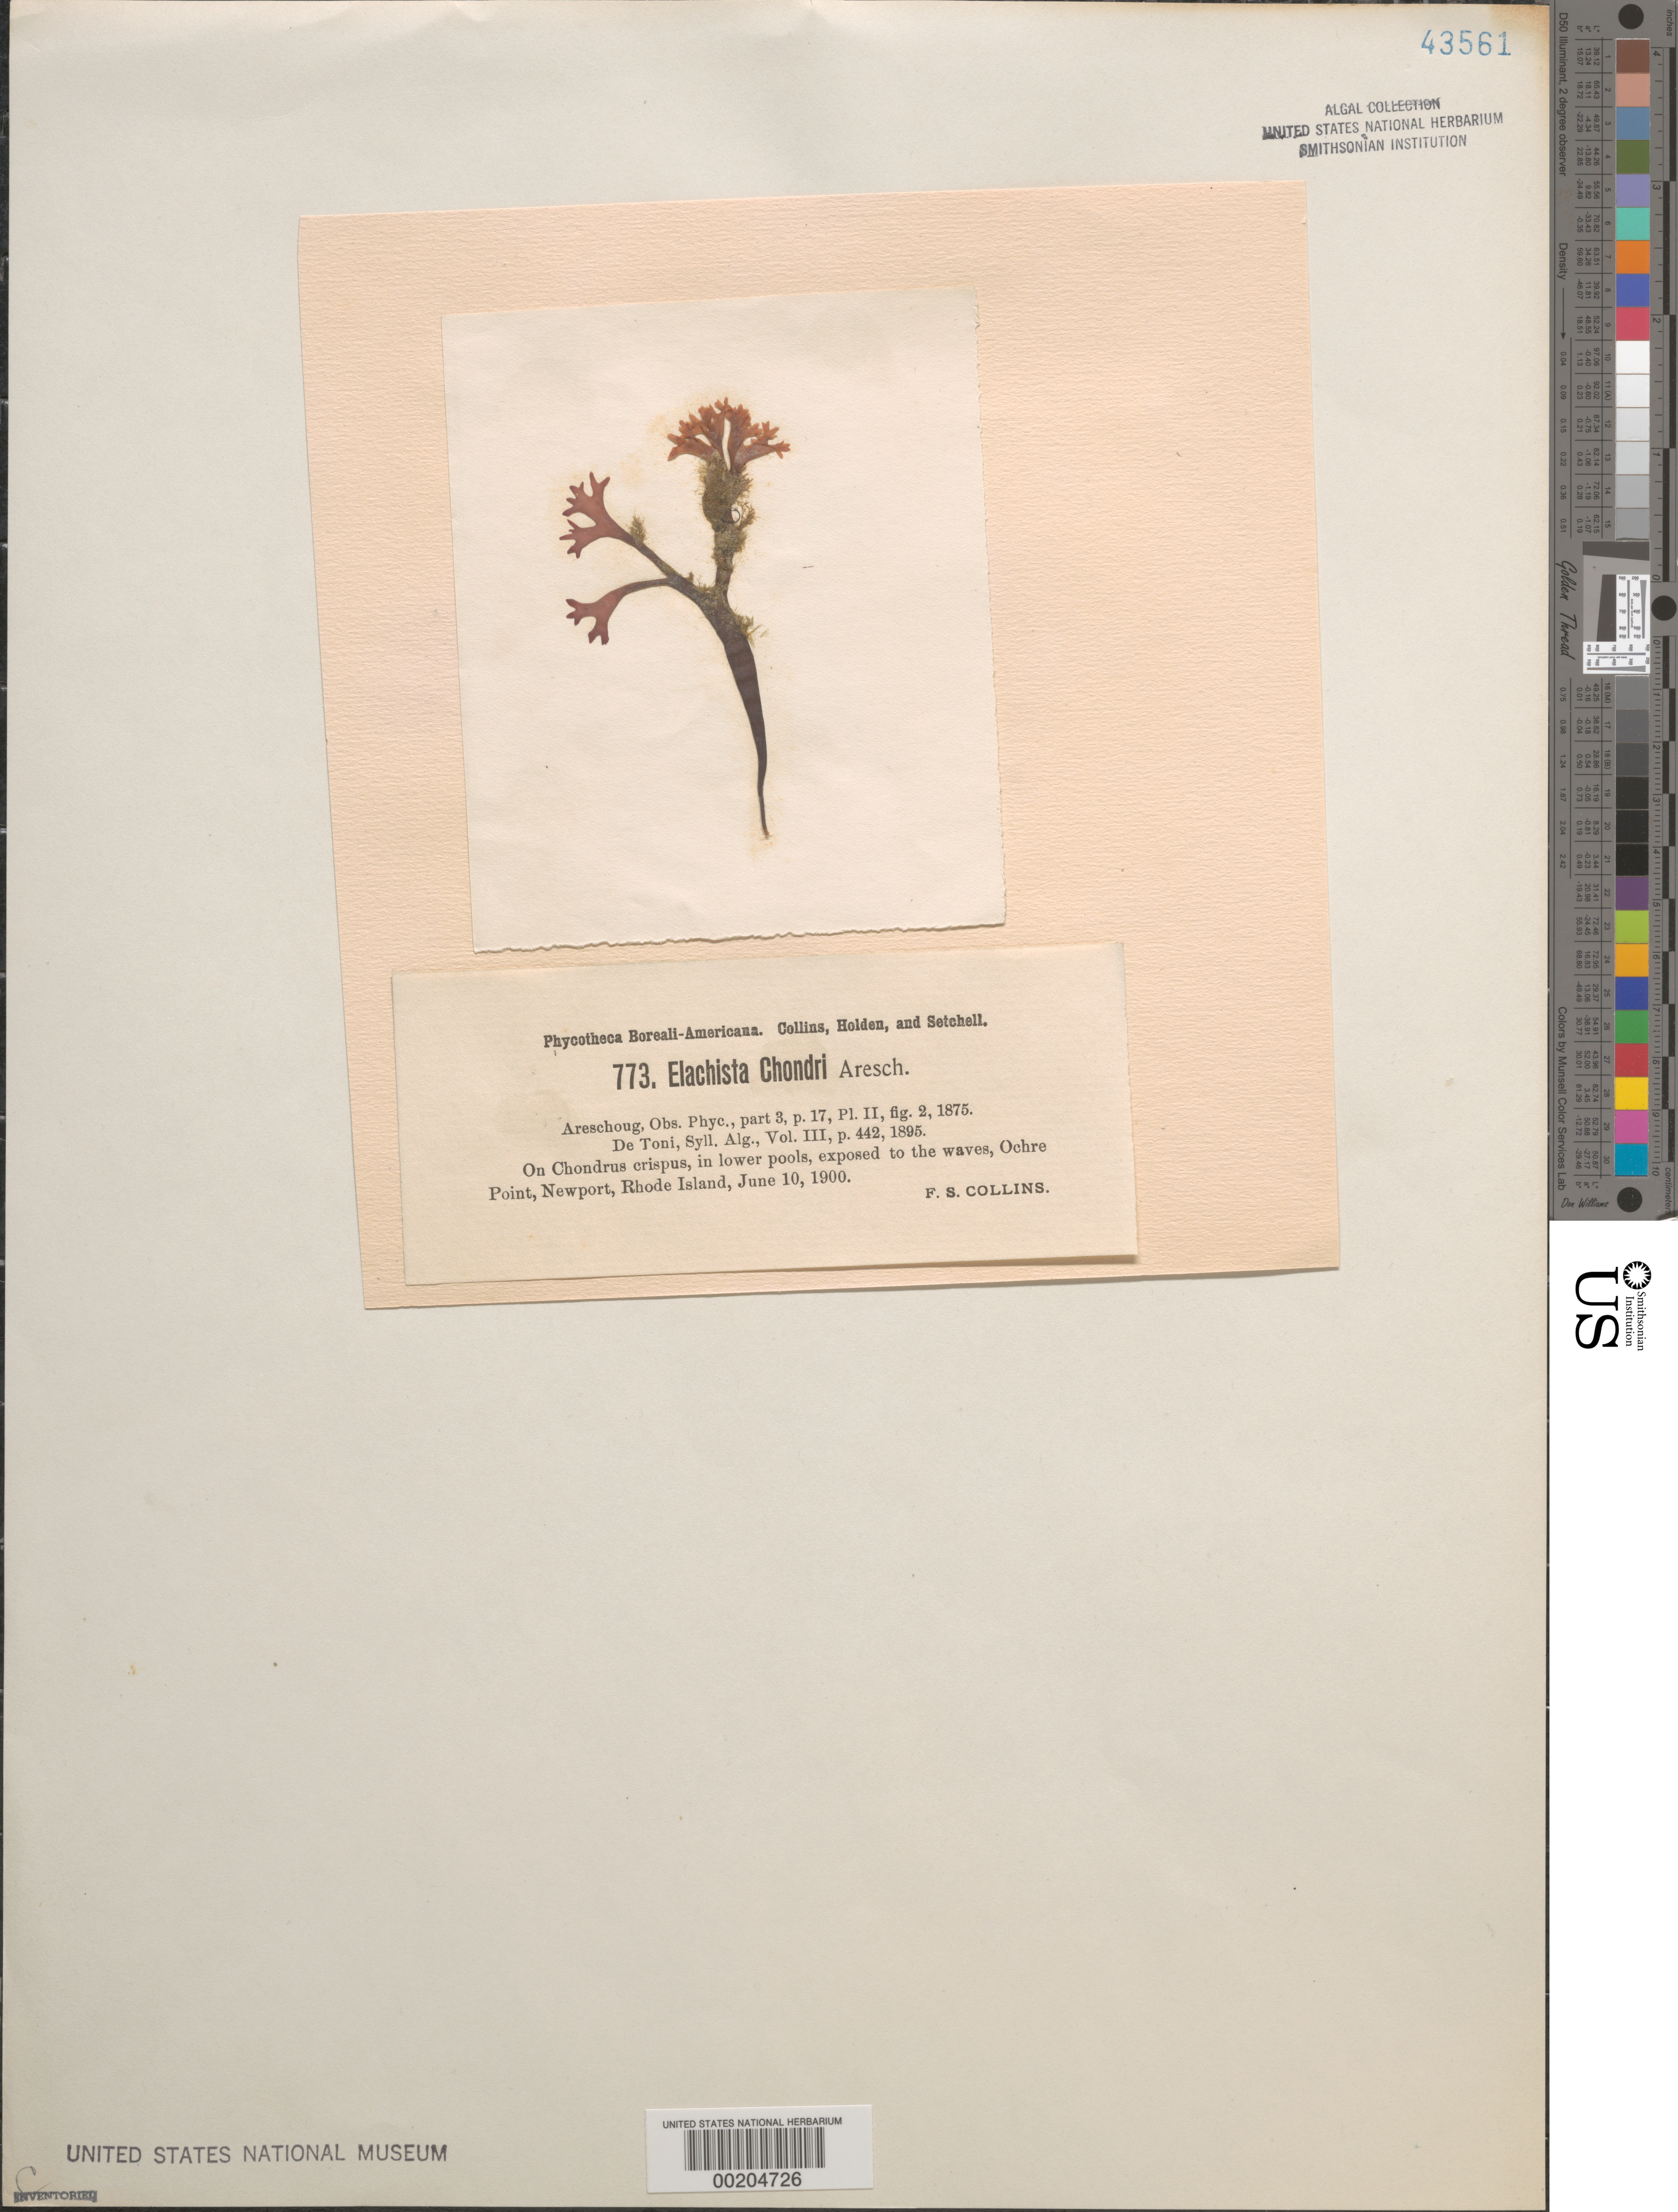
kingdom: Chromista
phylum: Ochrophyta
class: Phaeophyceae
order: Ectocarpales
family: Chordariaceae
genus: Elachista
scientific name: Elachista chondri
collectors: F. Collins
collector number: PB-A 773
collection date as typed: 10 Jun 1900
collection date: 1900-06-10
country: United States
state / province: Rhode Island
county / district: Newport County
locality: Ochre Point, Newport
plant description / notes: Collins, Holden & Setchell, Phycotheca Boreali-Americana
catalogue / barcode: US 43561